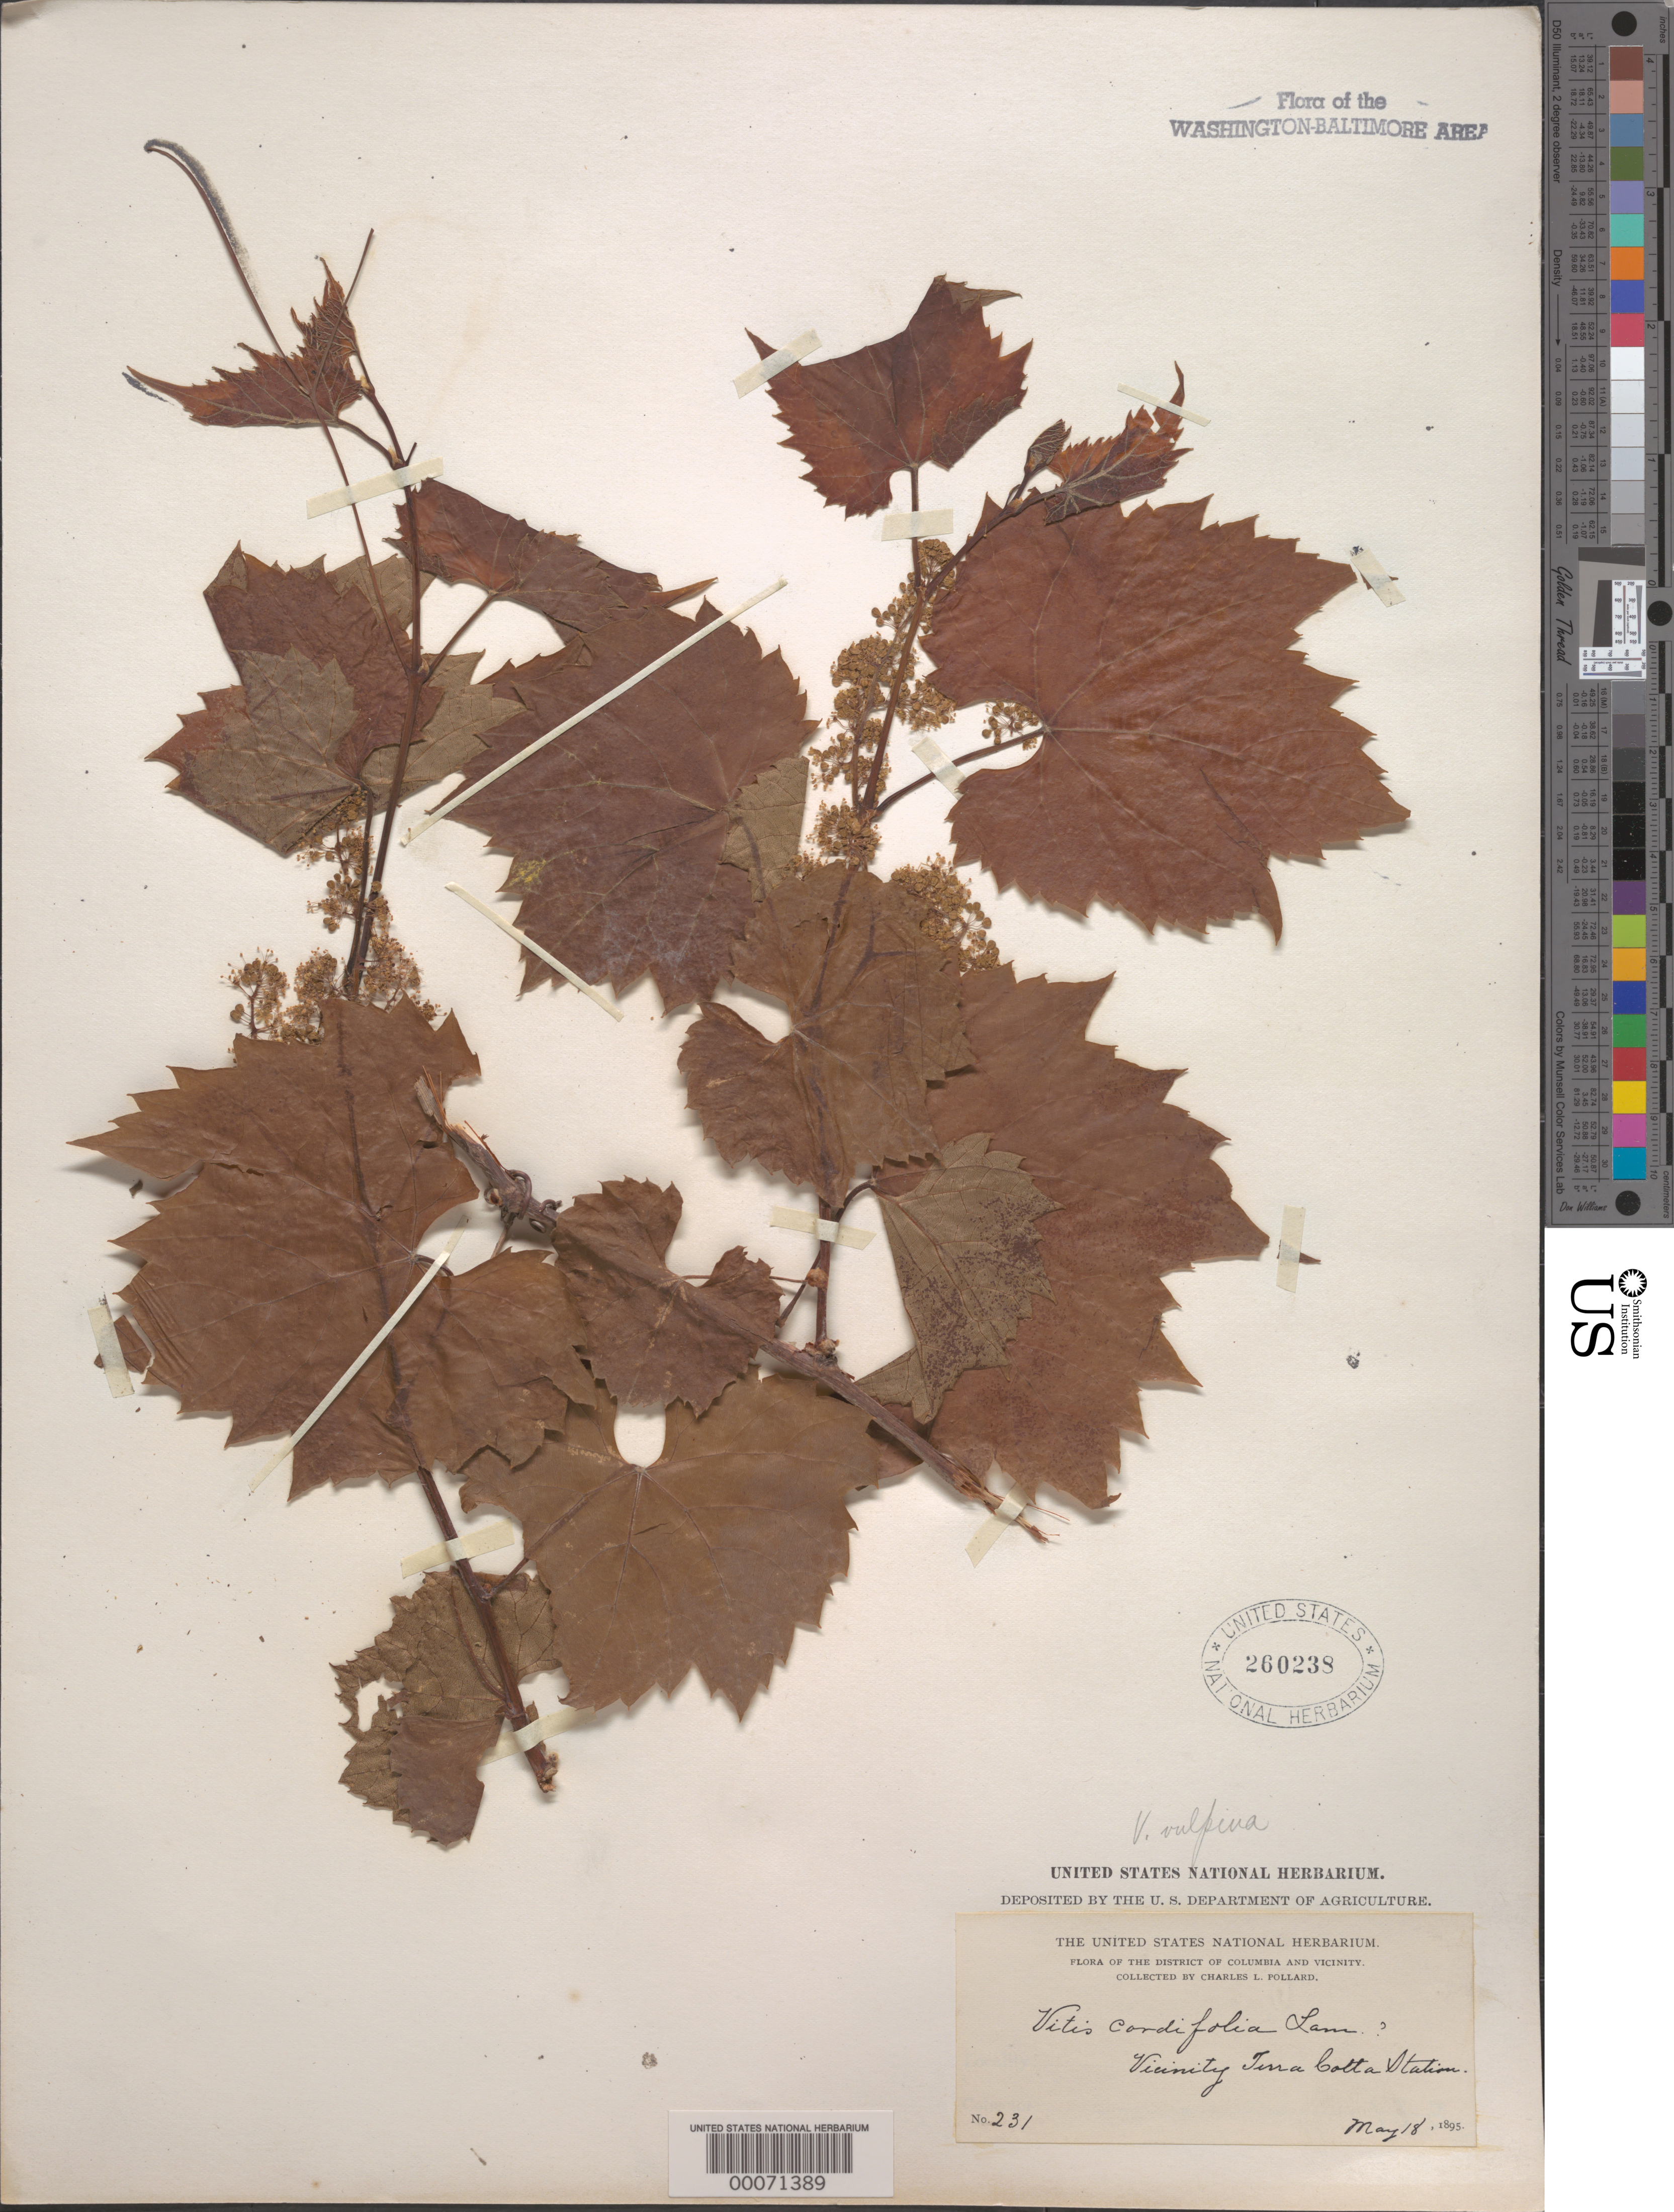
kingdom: Plantae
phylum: Tracheophyta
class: Magnoliopsida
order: Vitales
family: Vitaceae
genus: Vitis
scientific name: Vitis vulpina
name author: L.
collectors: C. L. Pollard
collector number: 231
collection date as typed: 18 May 1895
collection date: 1895-05-18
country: United States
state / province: District of Columbia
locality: Terra Cotta Station vicinity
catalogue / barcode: US 260238